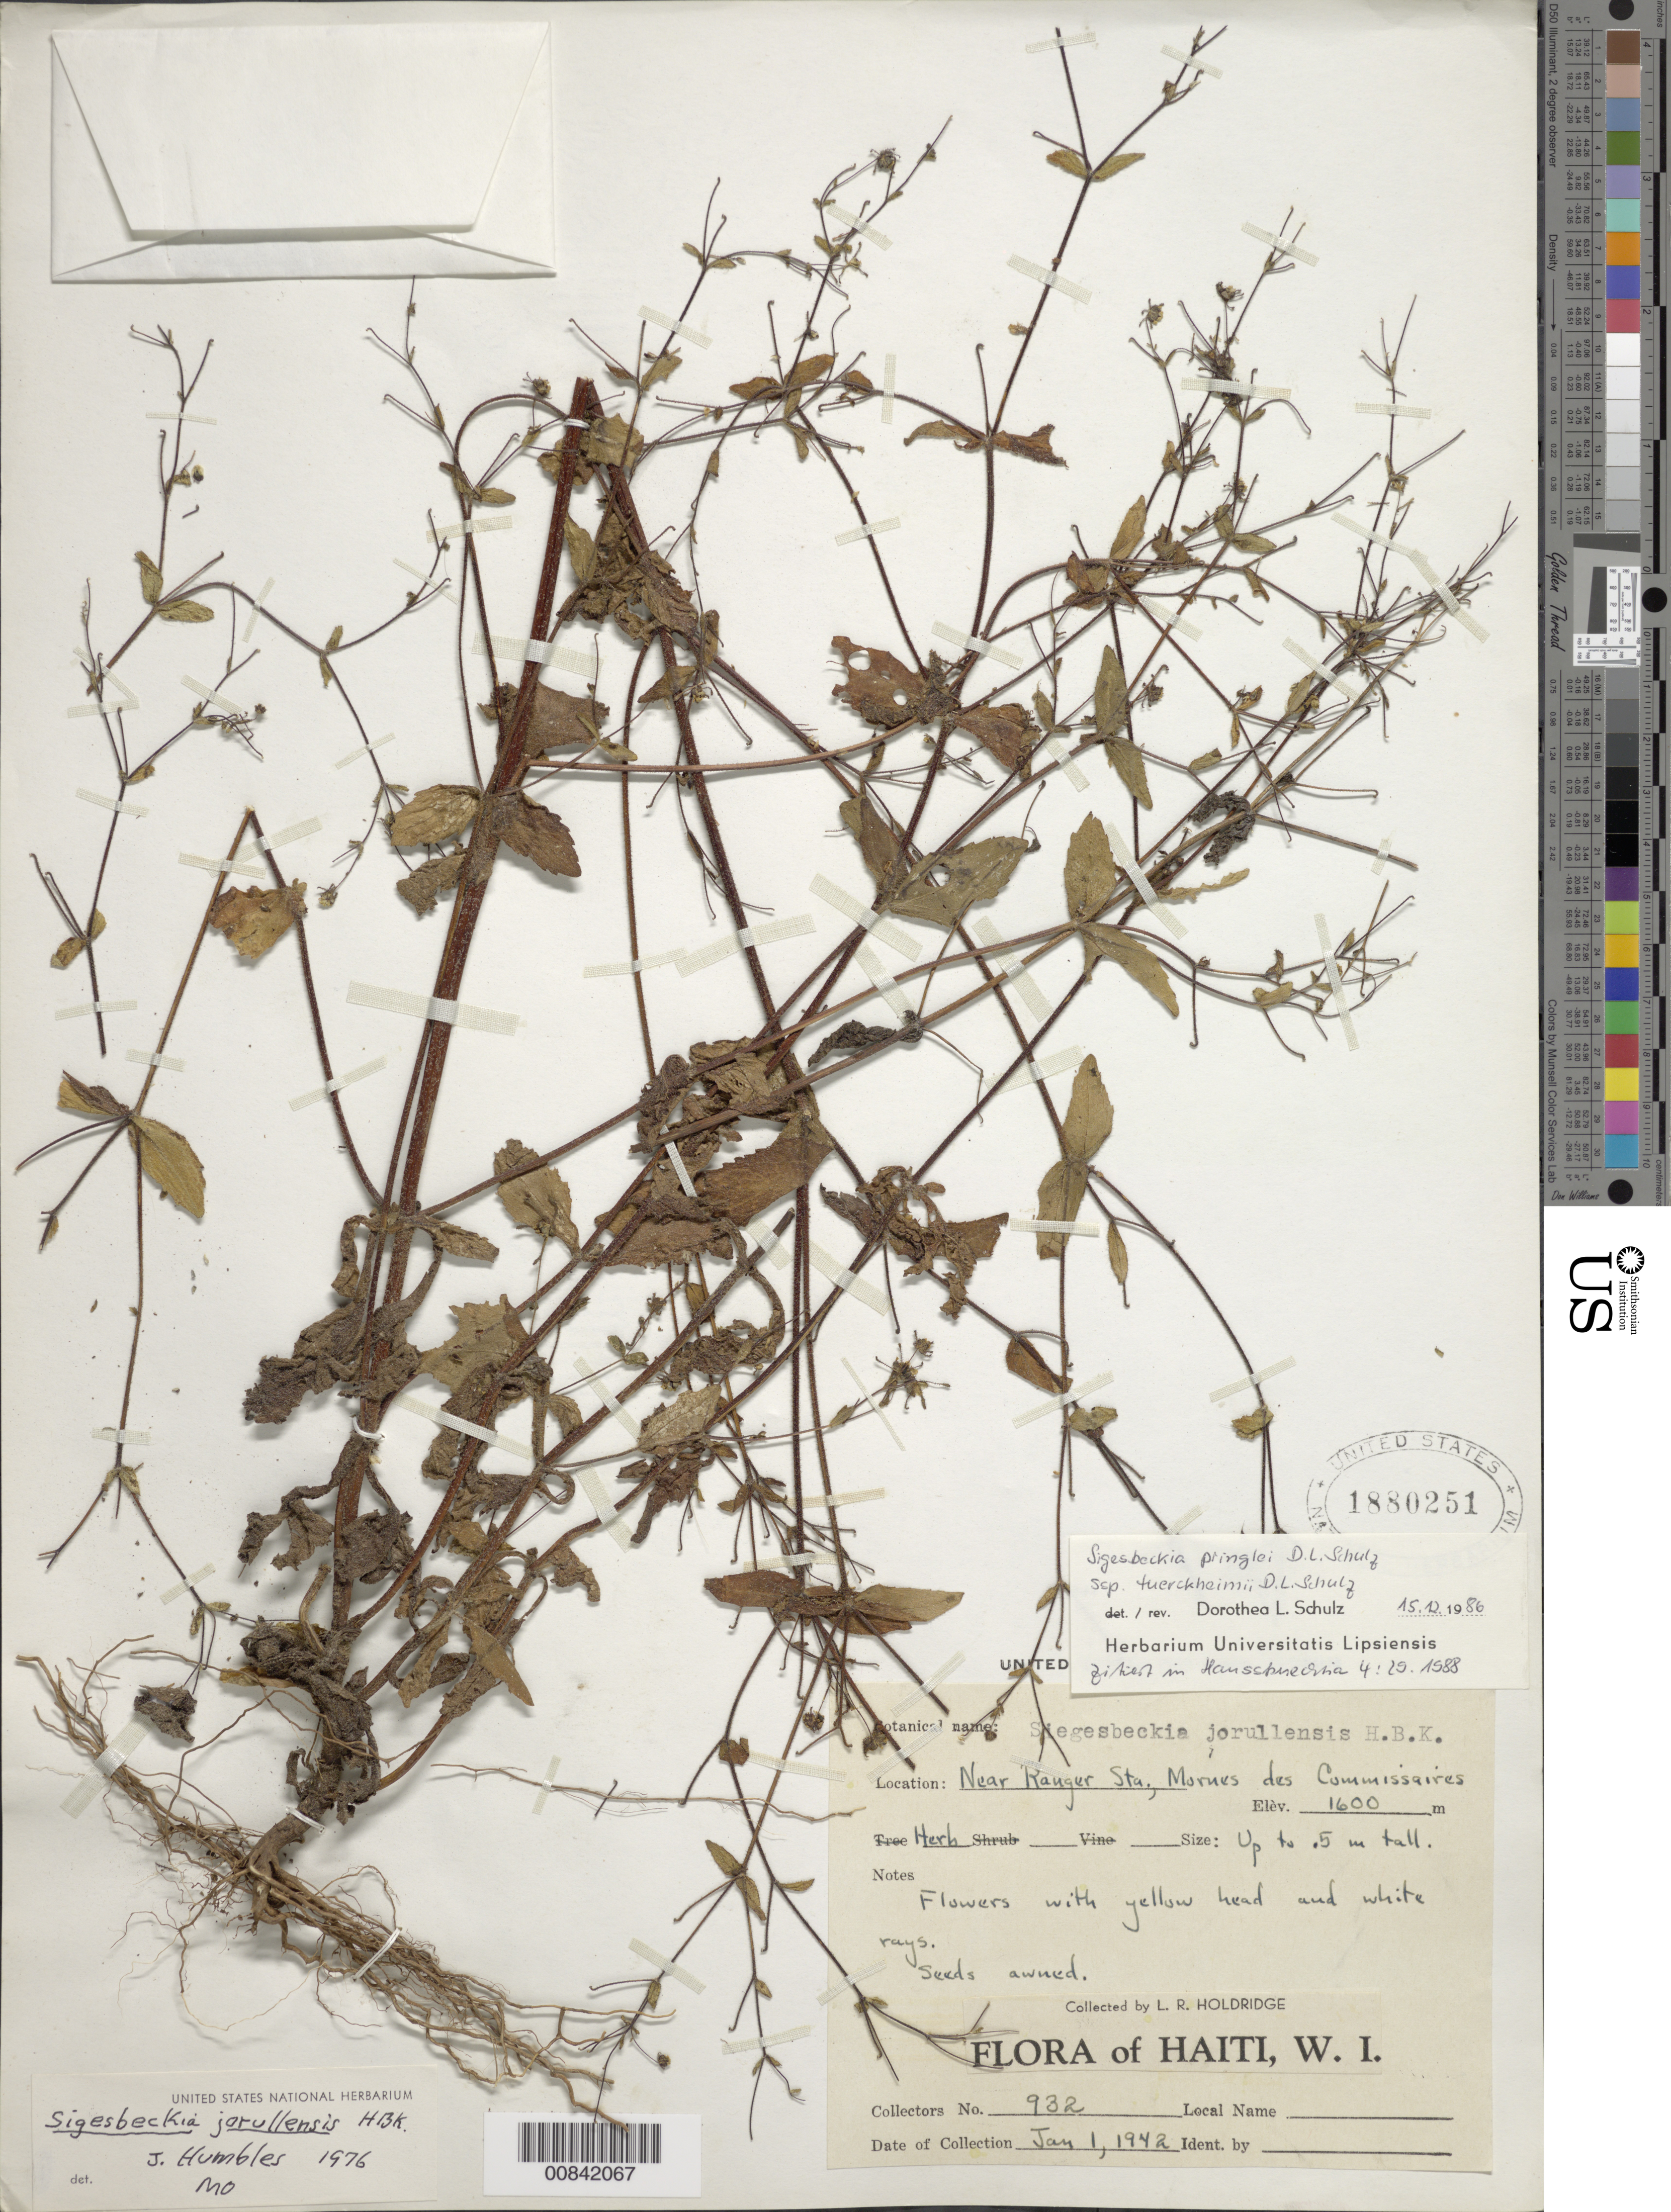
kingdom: Plantae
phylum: Tracheophyta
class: Magnoliopsida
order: Asterales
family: Asteraceae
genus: Sigesbeckia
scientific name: Sigesbeckia pringlei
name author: D.L. Schulz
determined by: Schulz, D. L.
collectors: L. Holdridge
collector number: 932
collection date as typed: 01 Jan 1942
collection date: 1942-01-01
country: Haiti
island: Hispaniola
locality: Near Ranger Station, Mornes des Commissaires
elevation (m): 1600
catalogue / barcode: US 1880251